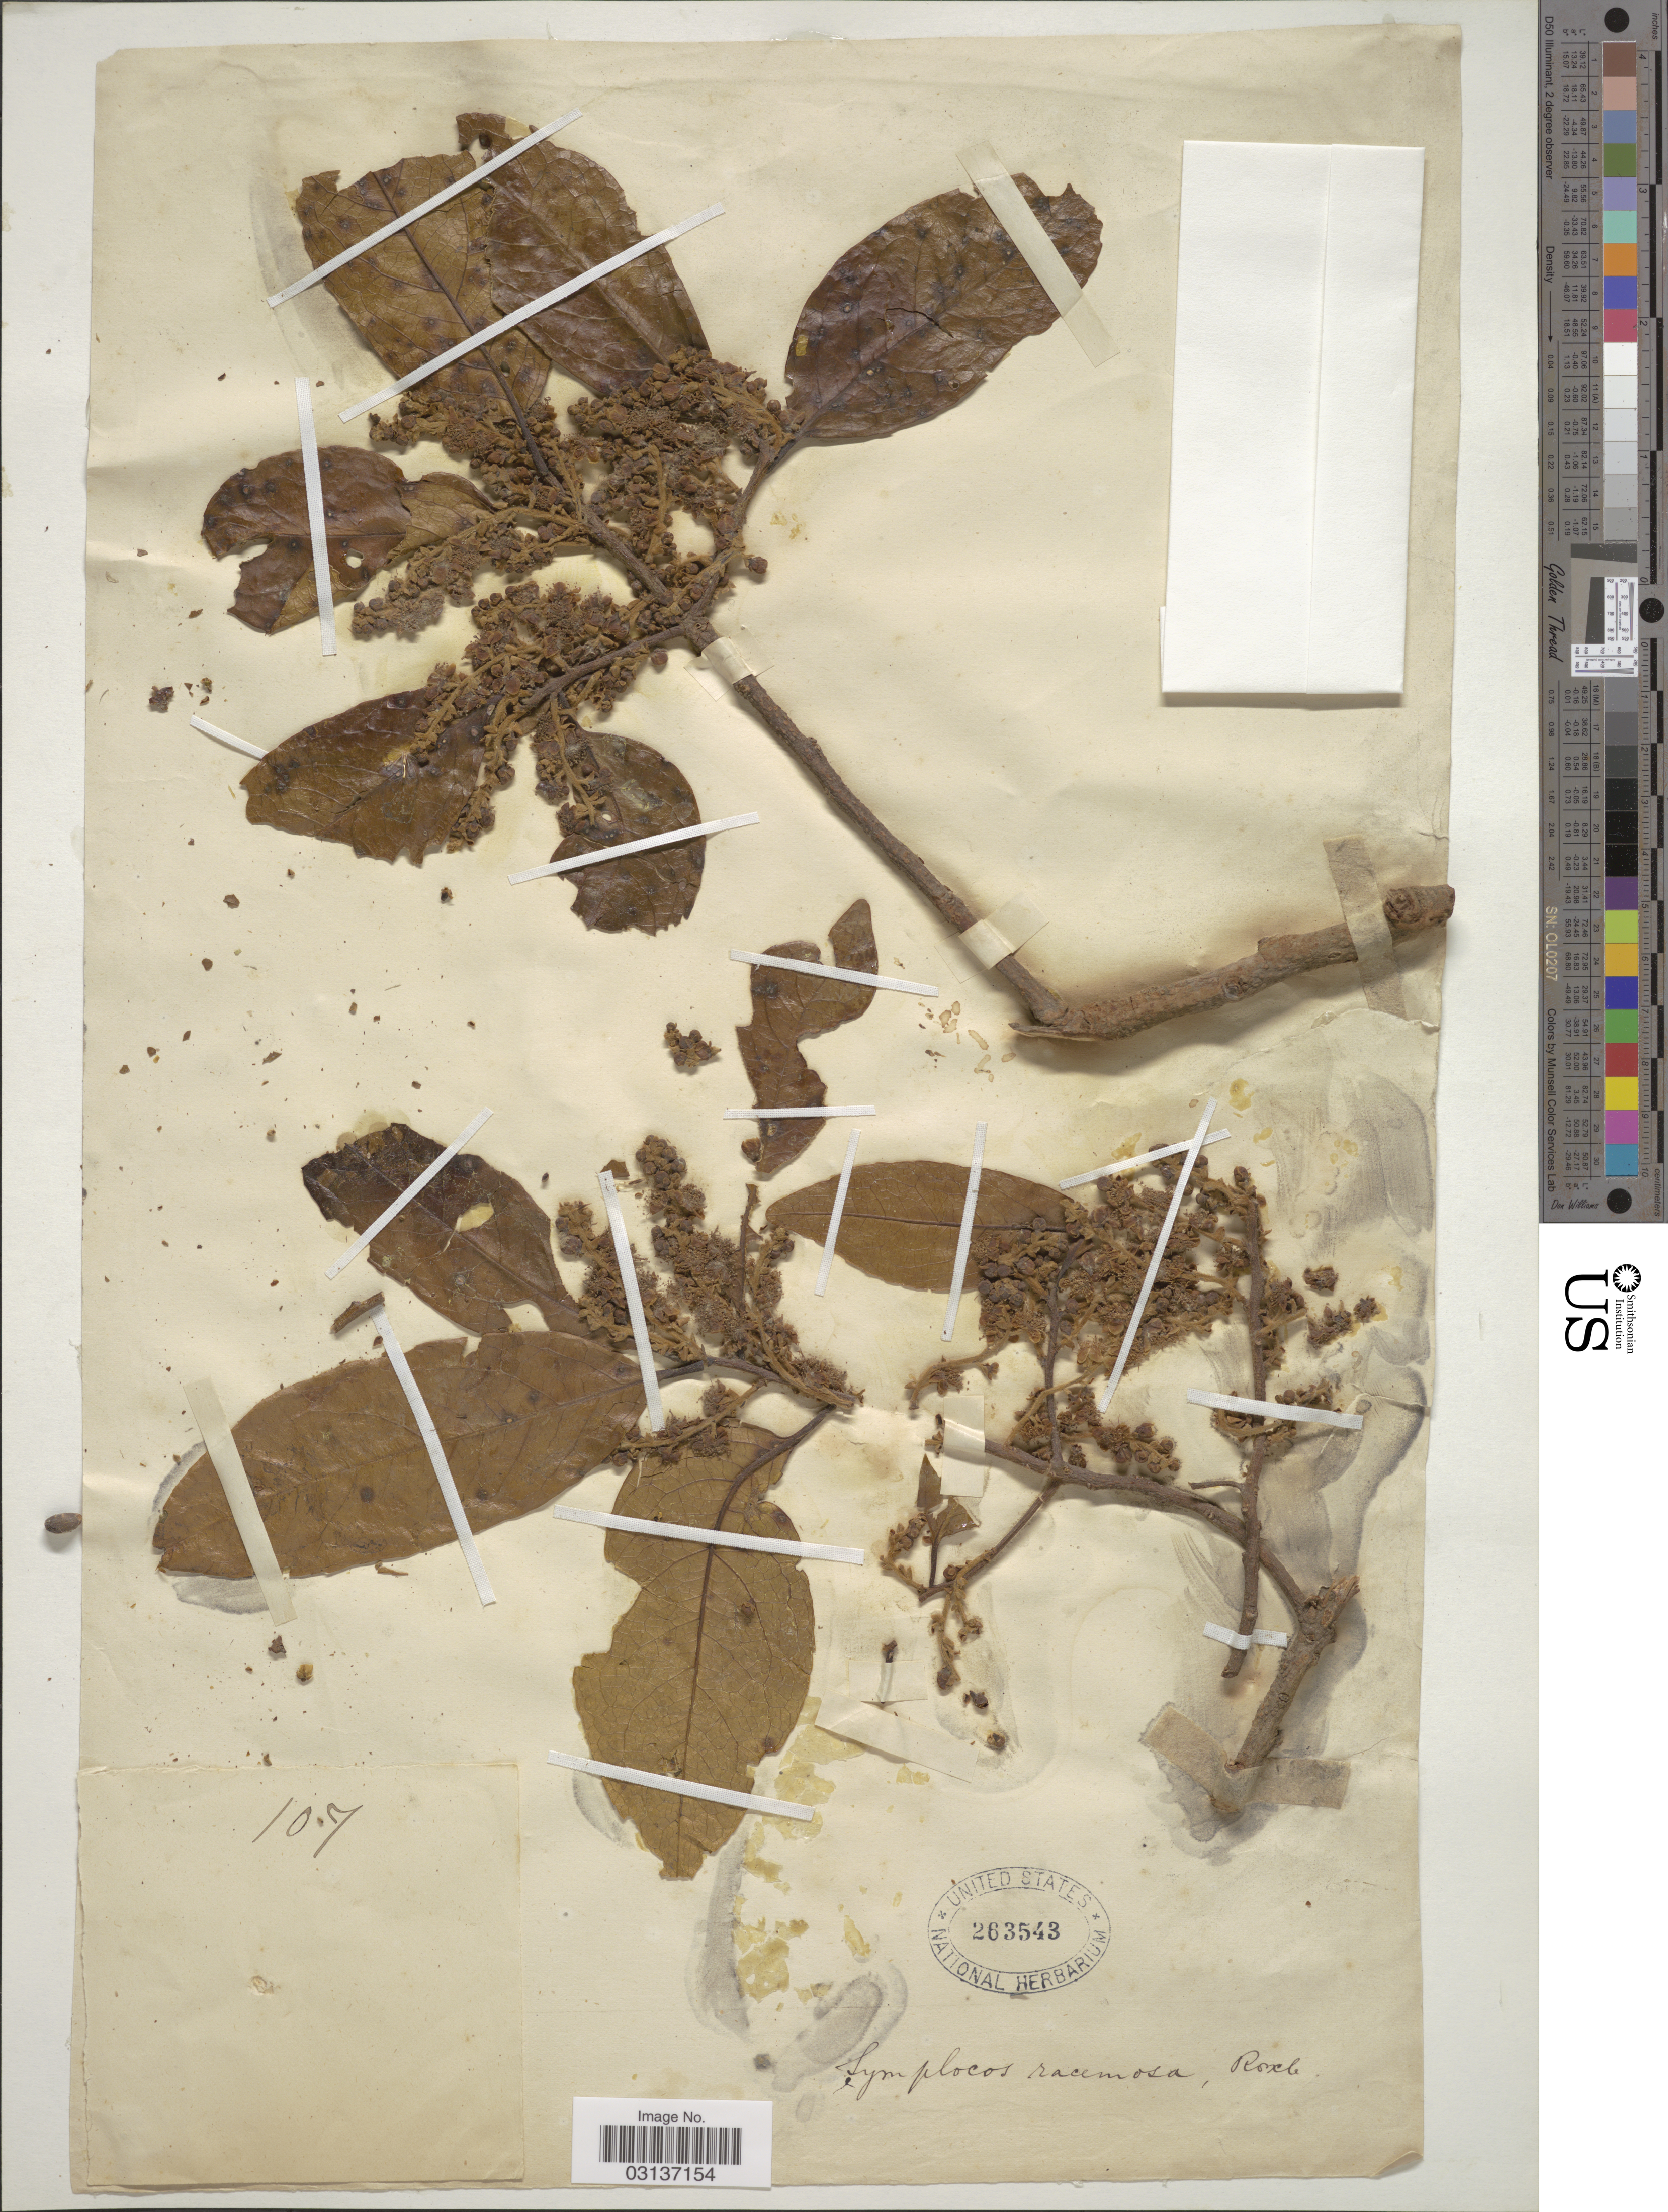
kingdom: Plantae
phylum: Tracheophyta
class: Magnoliopsida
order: Ericales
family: Symplocaceae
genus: Symplocos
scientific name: Symplocos racemosa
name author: Roxb.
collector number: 107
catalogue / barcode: US 263543